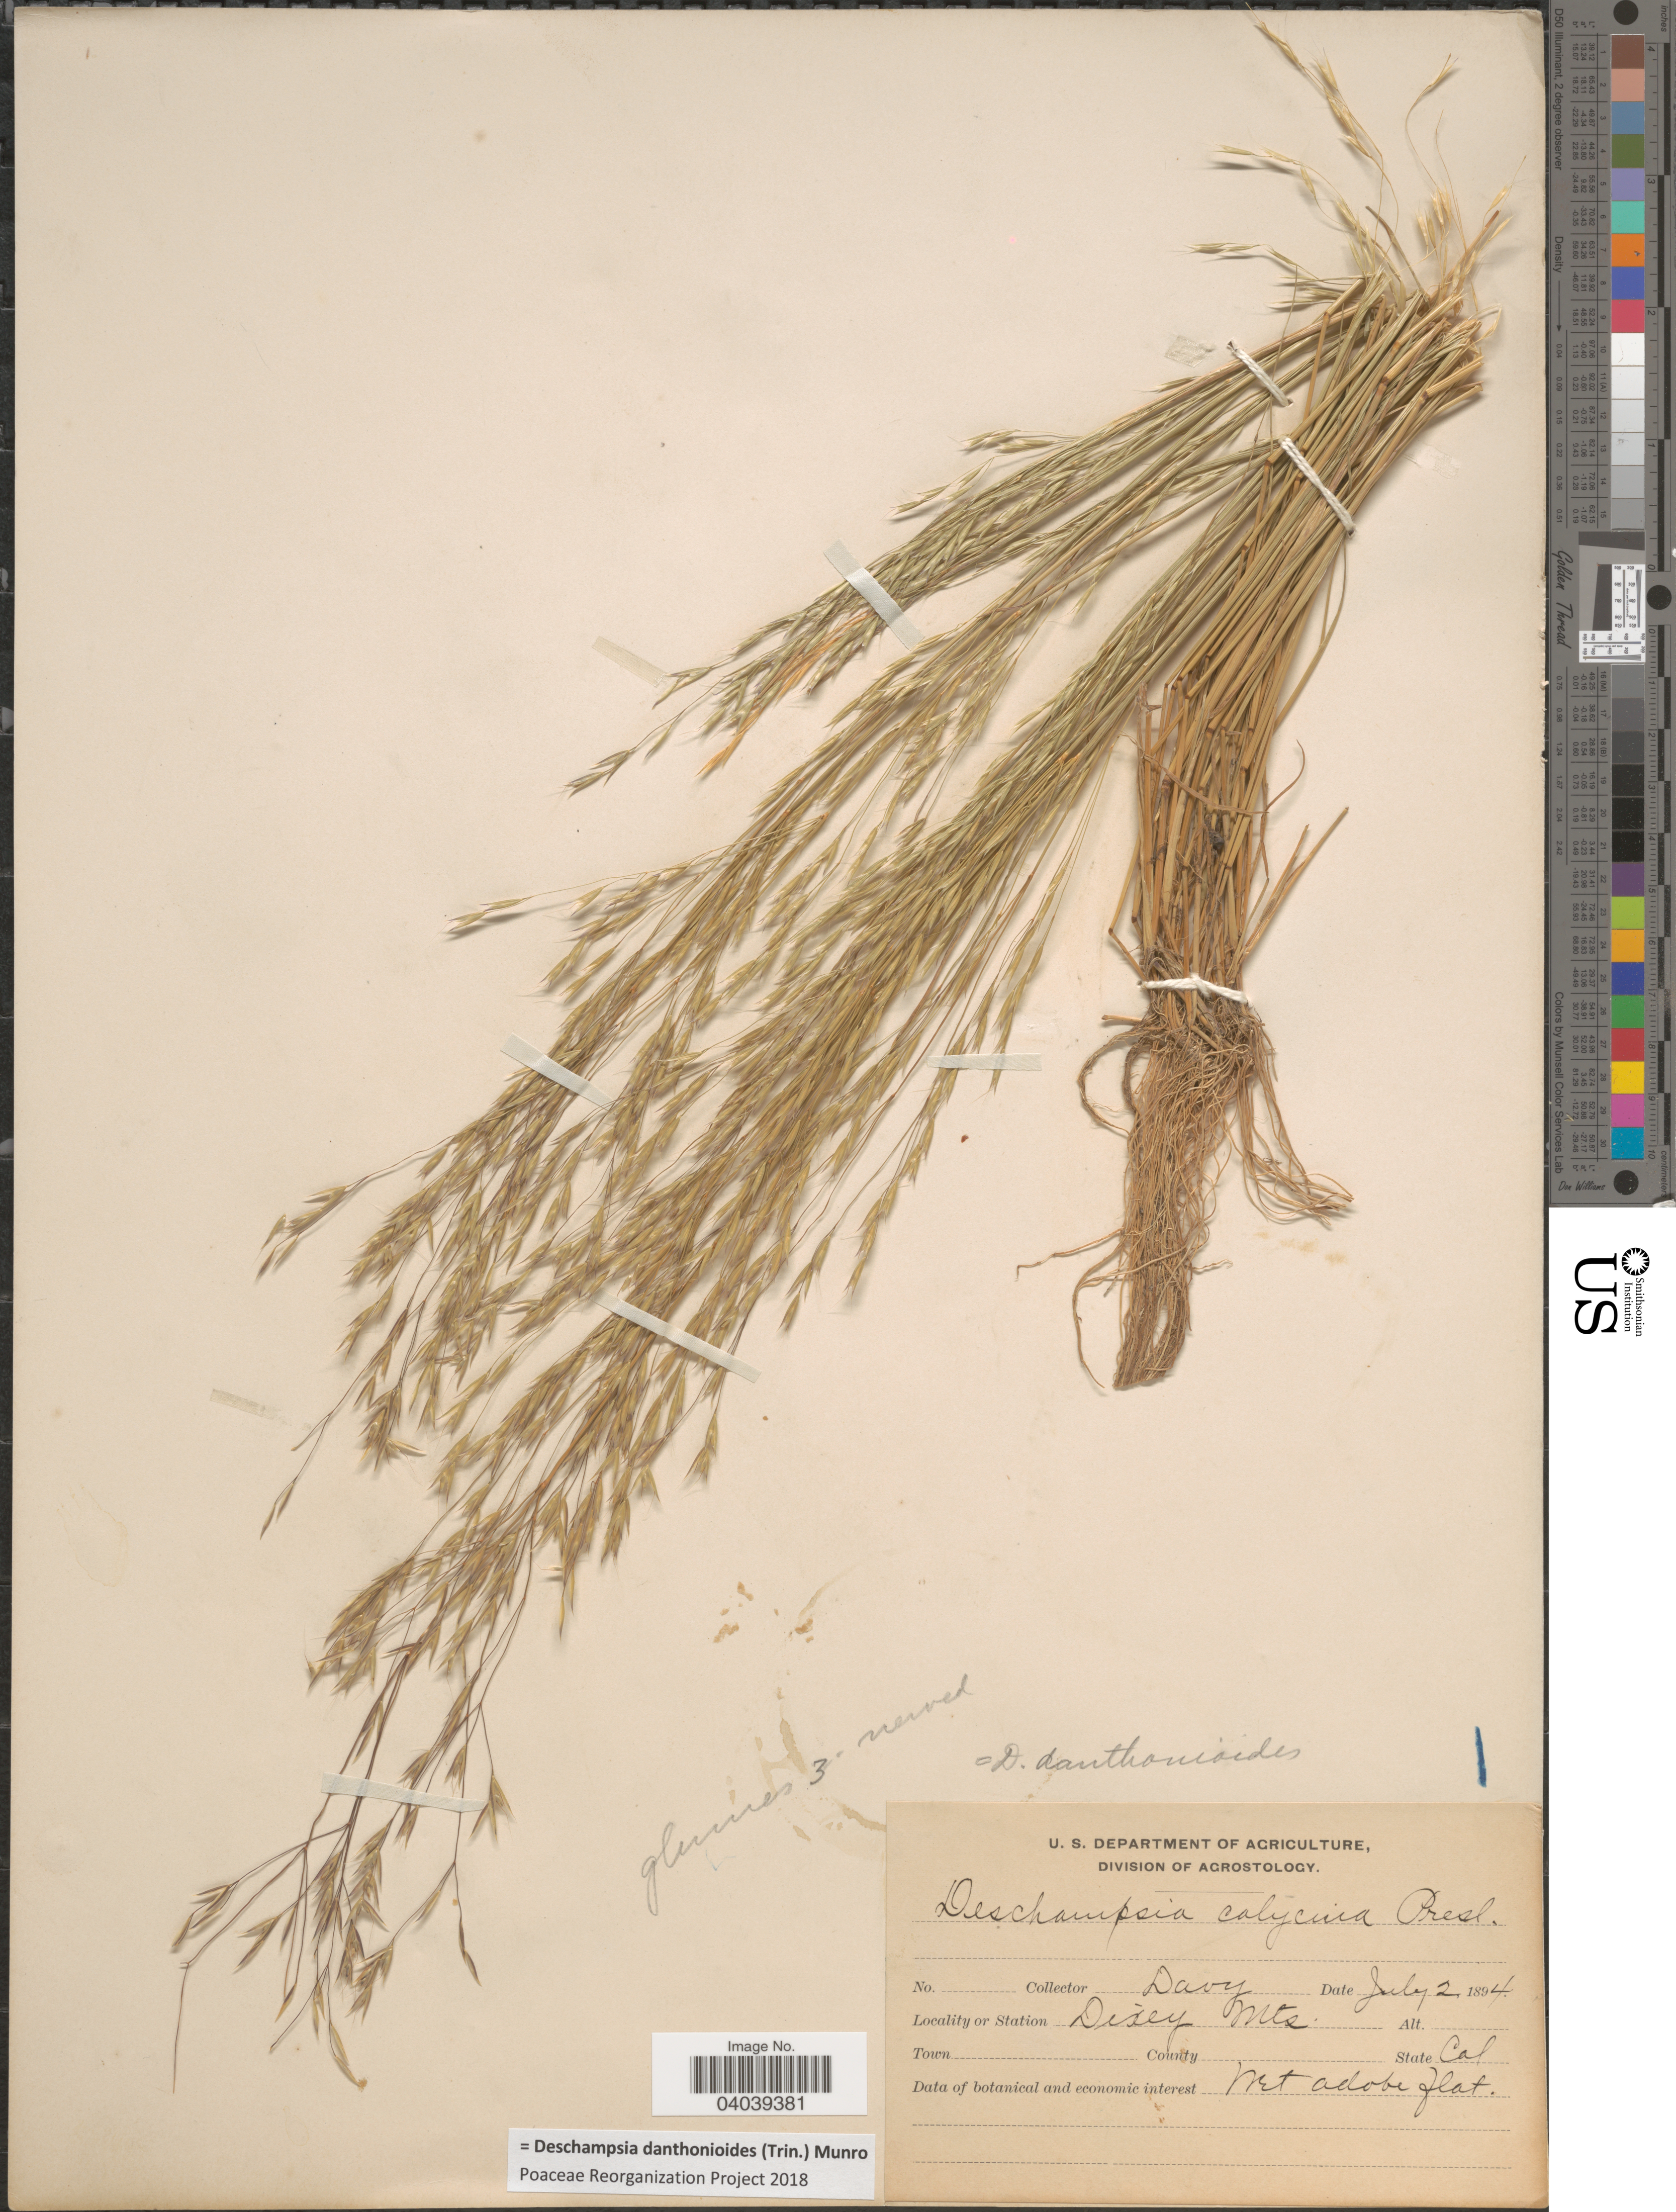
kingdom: Plantae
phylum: Tracheophyta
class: Liliopsida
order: Poales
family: Poaceae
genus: Deschampsia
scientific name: Deschampsia danthonioides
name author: (Trin.) Munro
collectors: Davy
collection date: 1894-07-02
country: United States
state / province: California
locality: Station Dexey Mts.